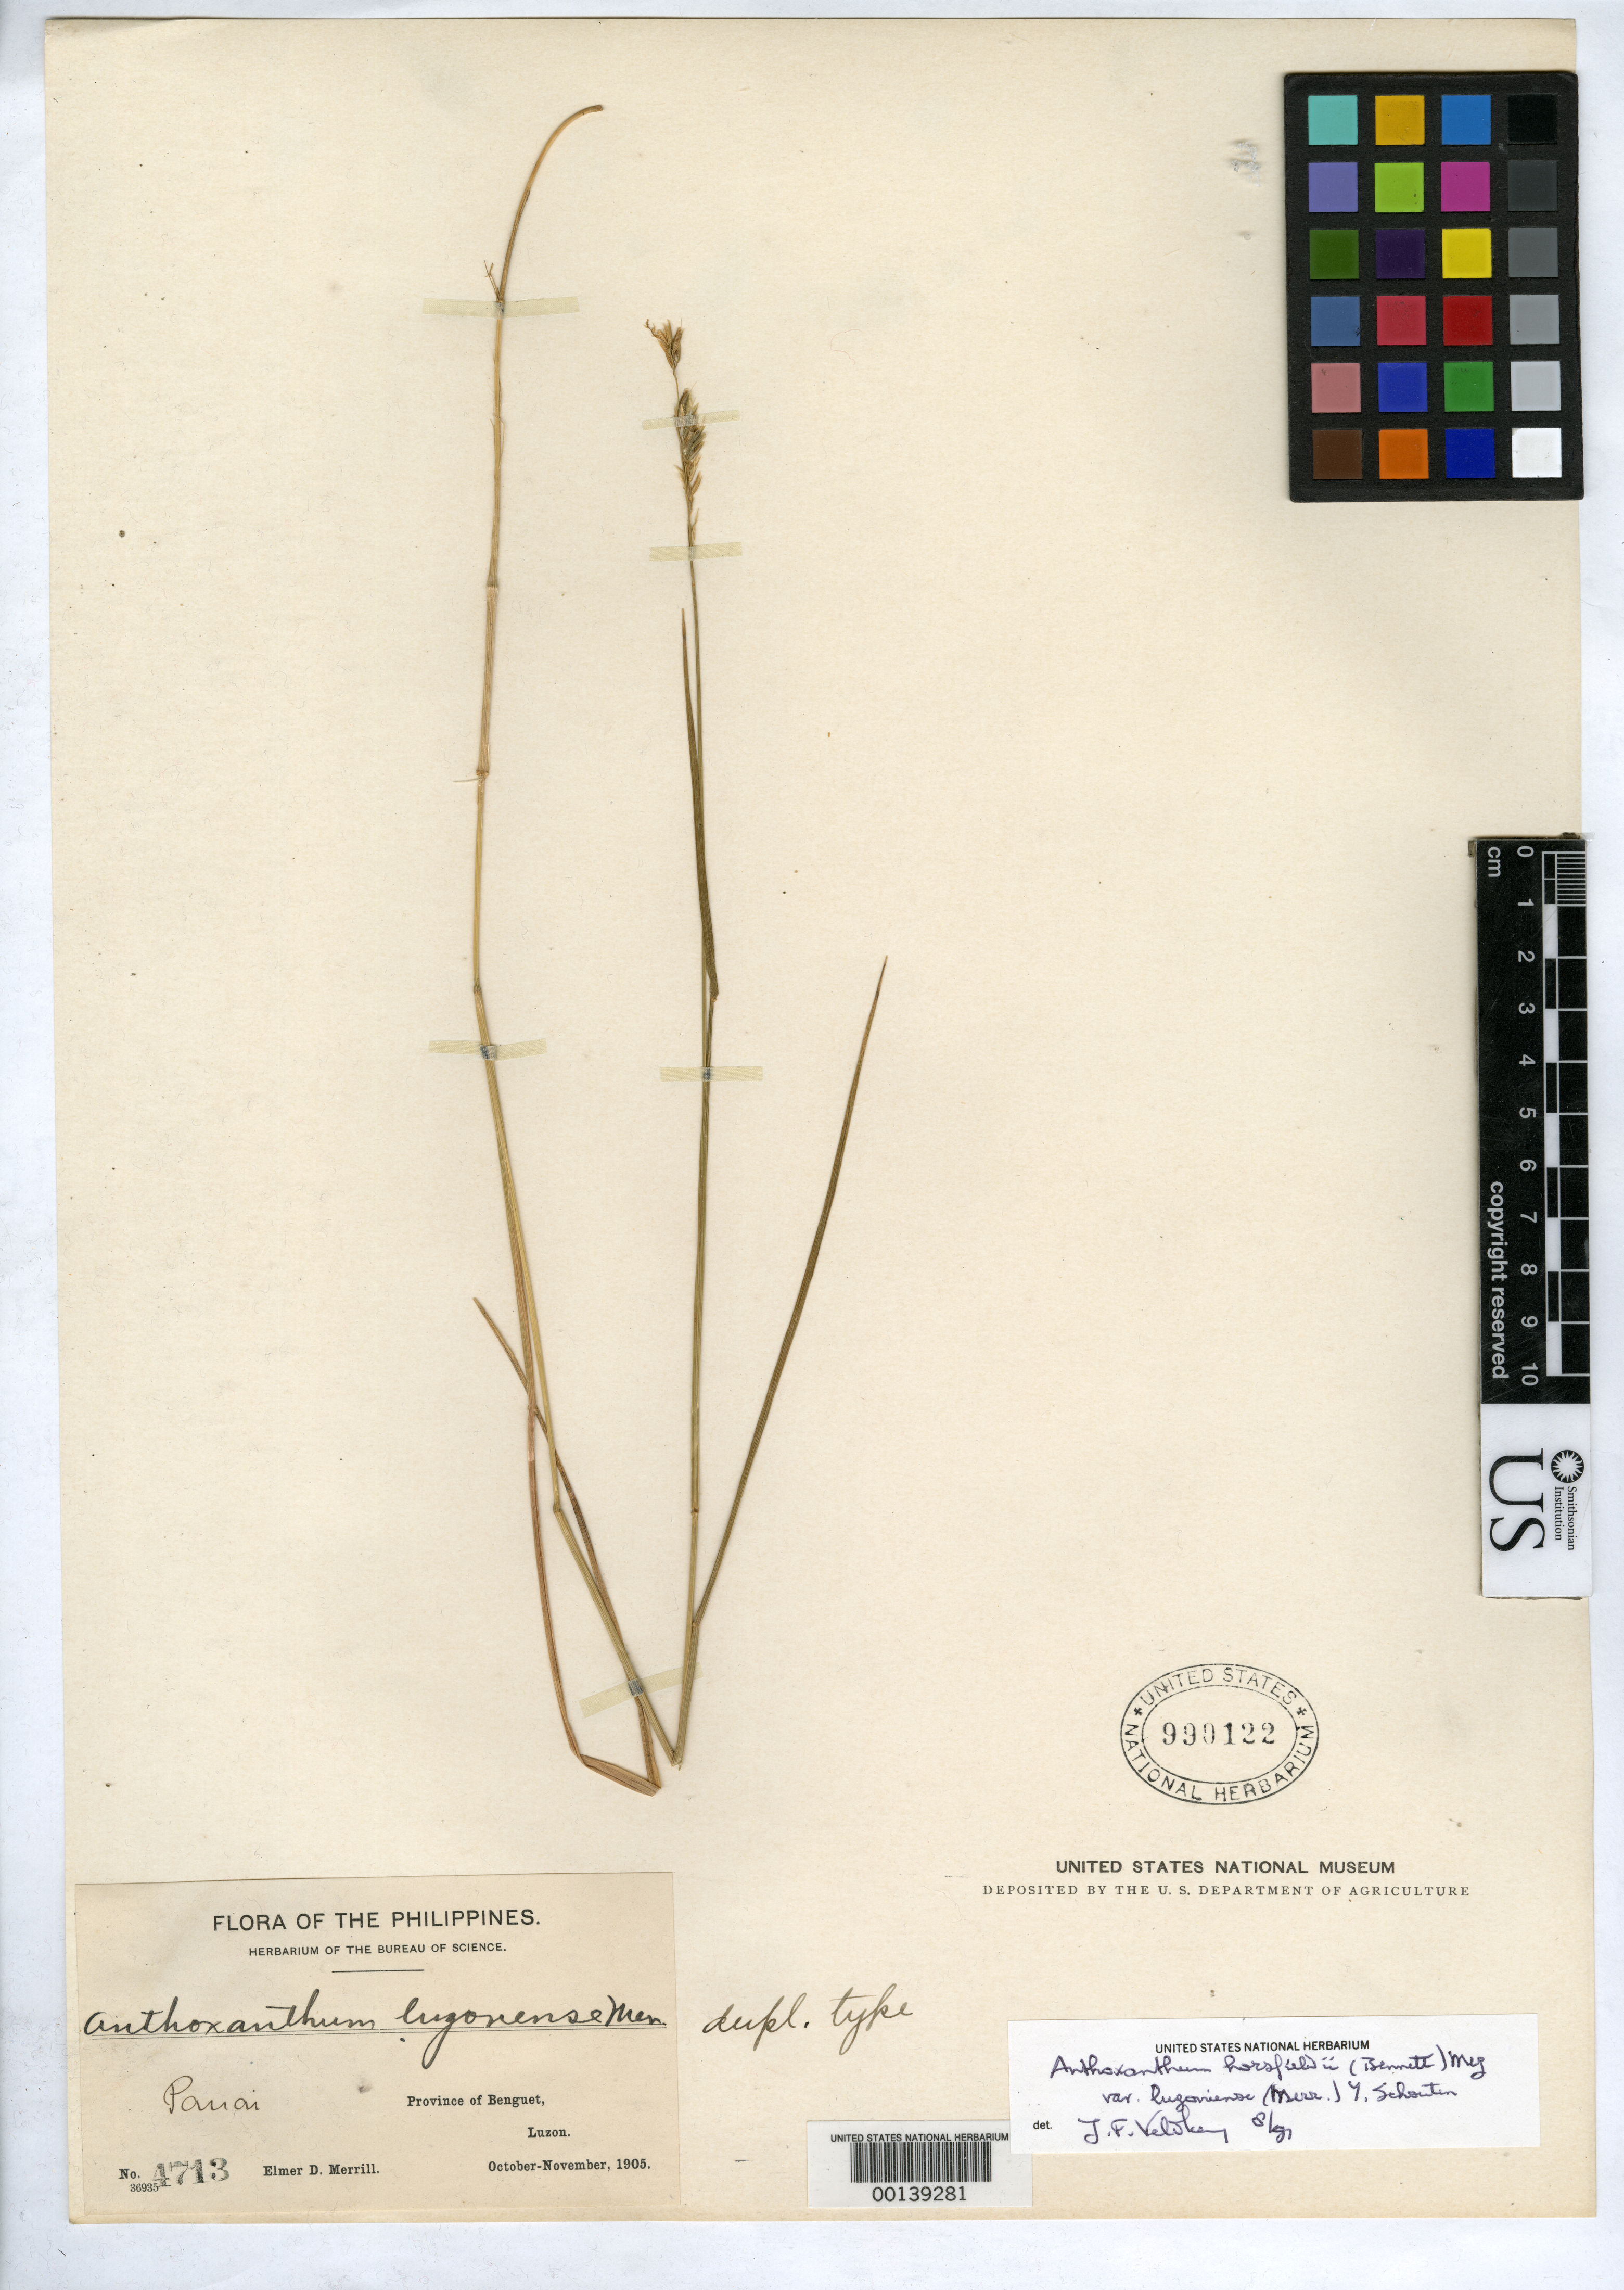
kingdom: Plantae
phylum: Tracheophyta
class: Liliopsida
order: Poales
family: Poaceae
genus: Anthoxanthum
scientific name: Anthoxanthum luzoniense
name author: Merr.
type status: Isotype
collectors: E. D. Merrill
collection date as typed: Oct 1905 to -- Nov 1905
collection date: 1905-10/1905-11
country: Philippines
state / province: Cordillera (Administrative Region)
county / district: Benguet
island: Luzon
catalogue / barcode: US 990122